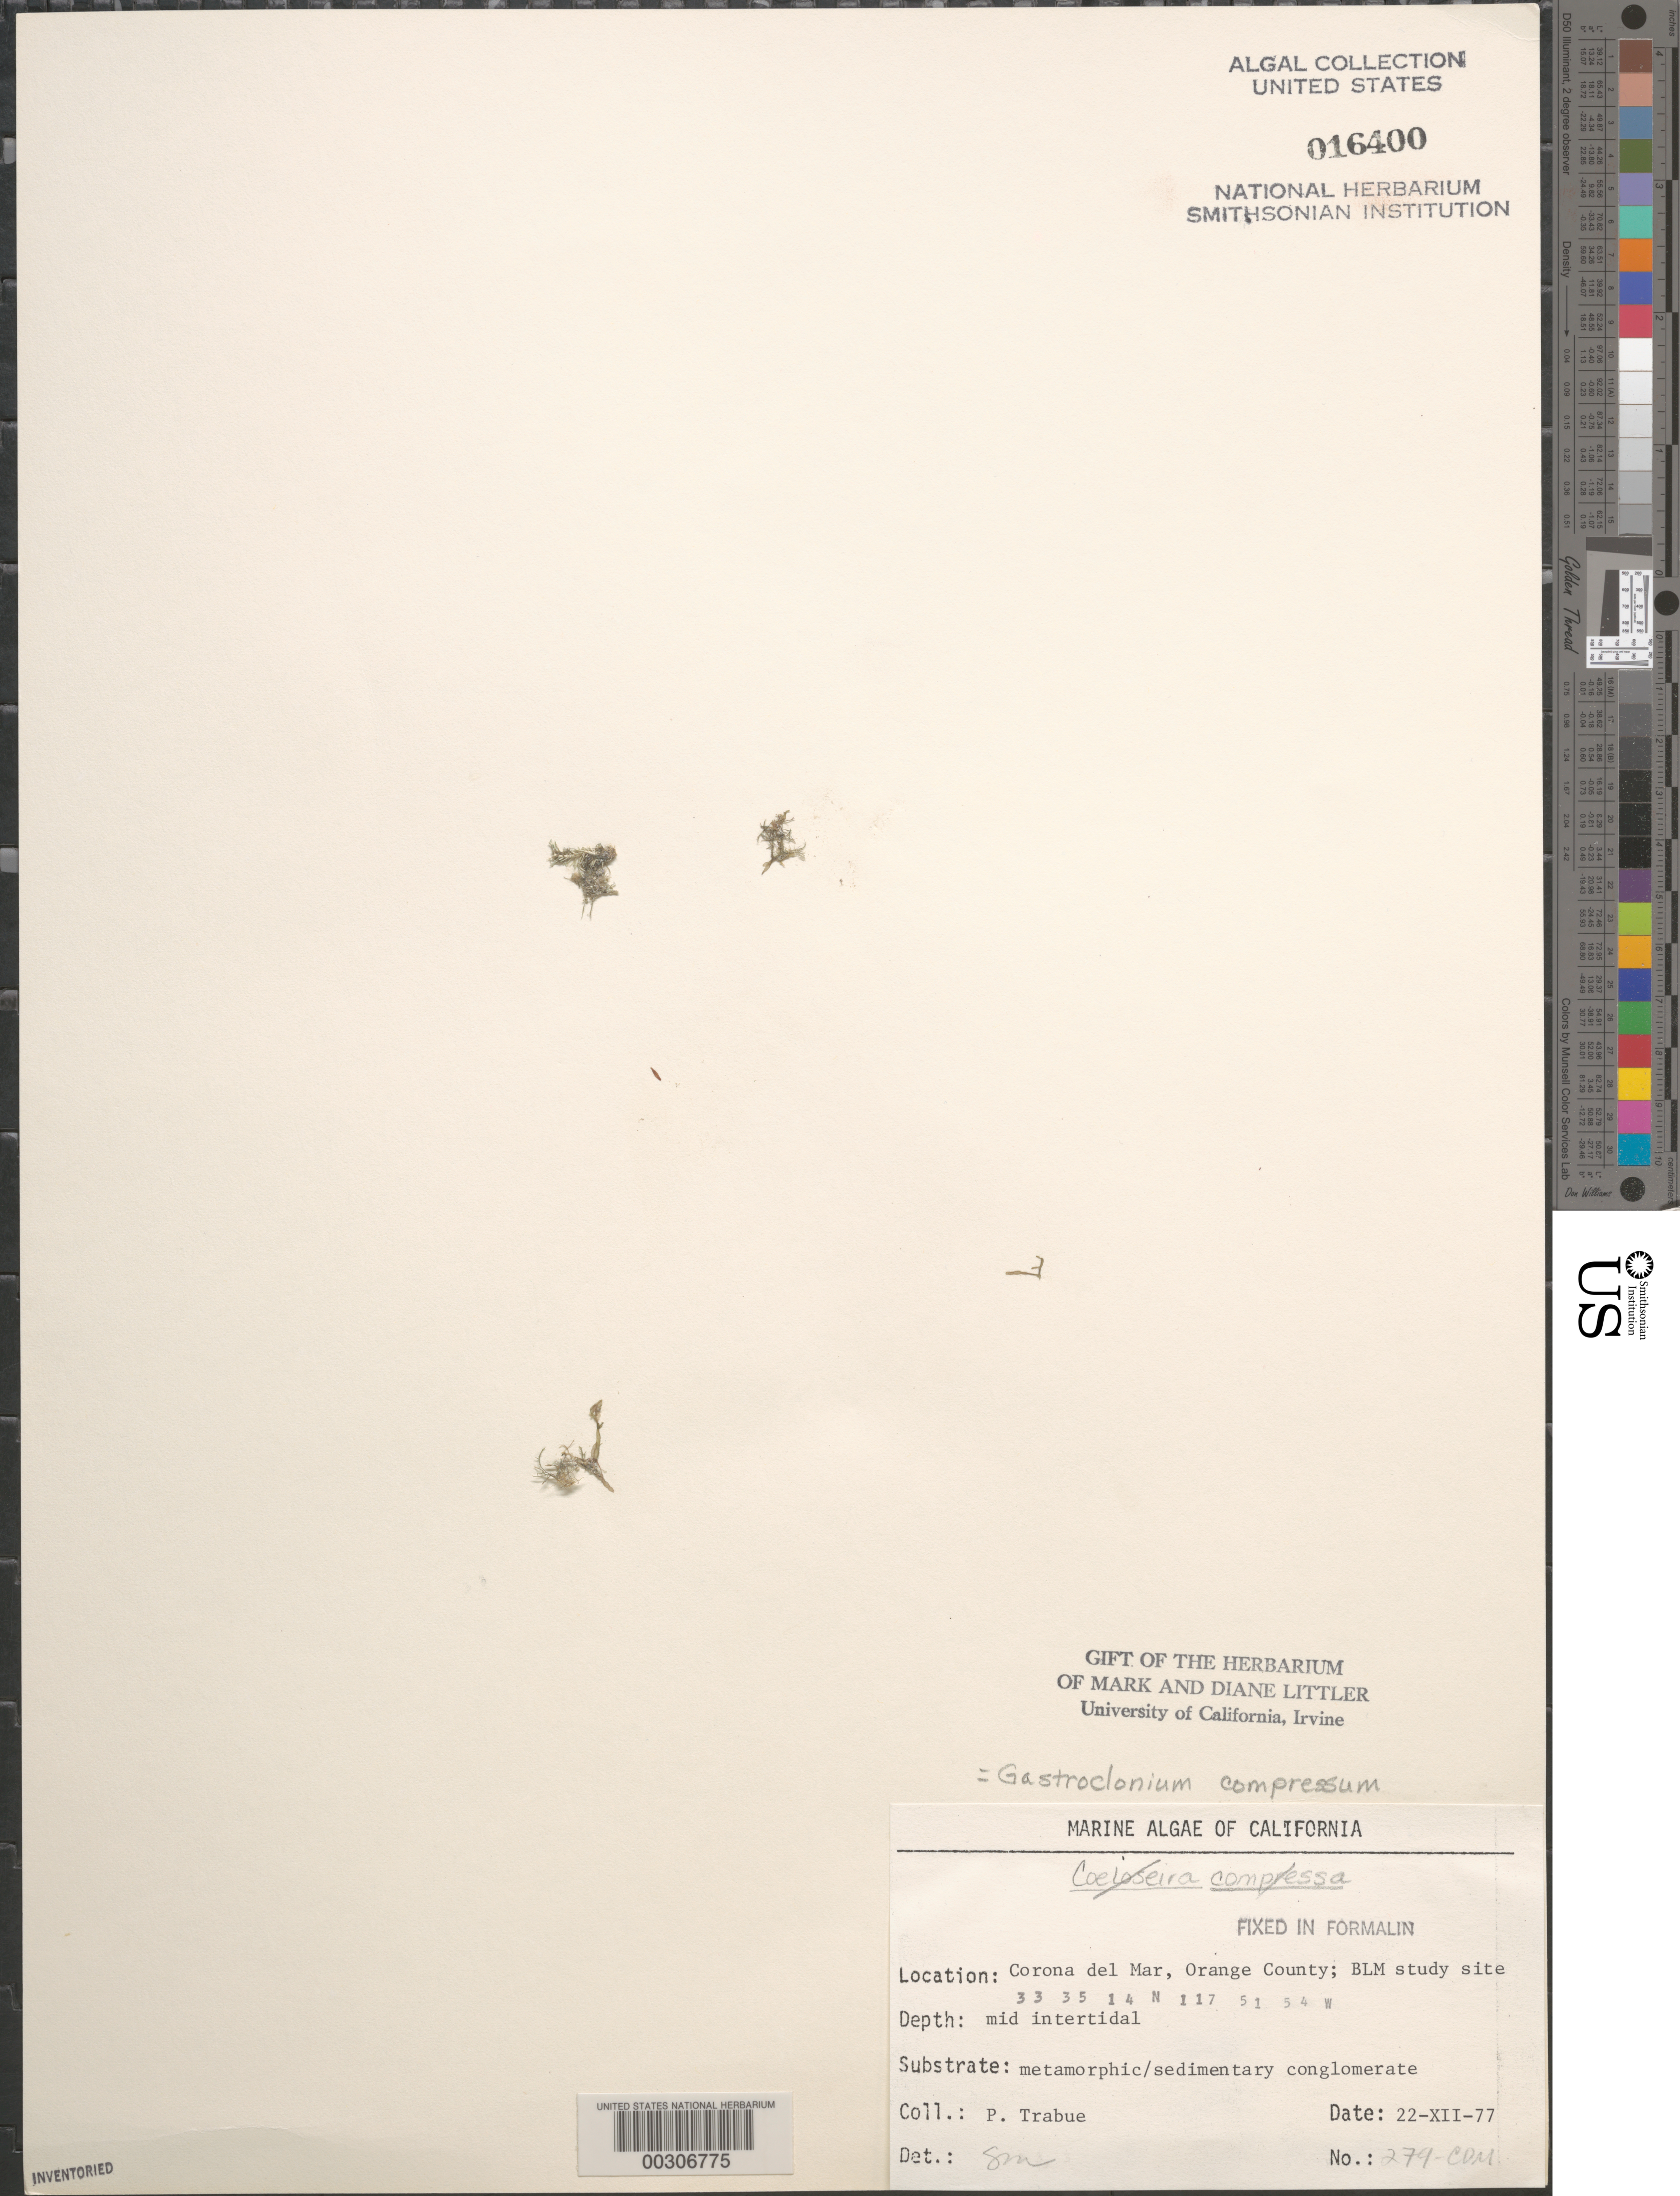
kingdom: Plantae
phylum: Rhodophyta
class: Florideophyceae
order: Rhodymeniales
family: Champiaceae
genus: Gastroclonium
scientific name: Gastroclonium compressum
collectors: P. J. Trabue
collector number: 279-cdm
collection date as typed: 22 Dec 1977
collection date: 1977-12-22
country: United States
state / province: California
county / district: Orange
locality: Corona del Mar, mouth of Morning Canyon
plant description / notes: BLM-SOCALBIGHT Rocky Intertidal Survey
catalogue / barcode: US 16400